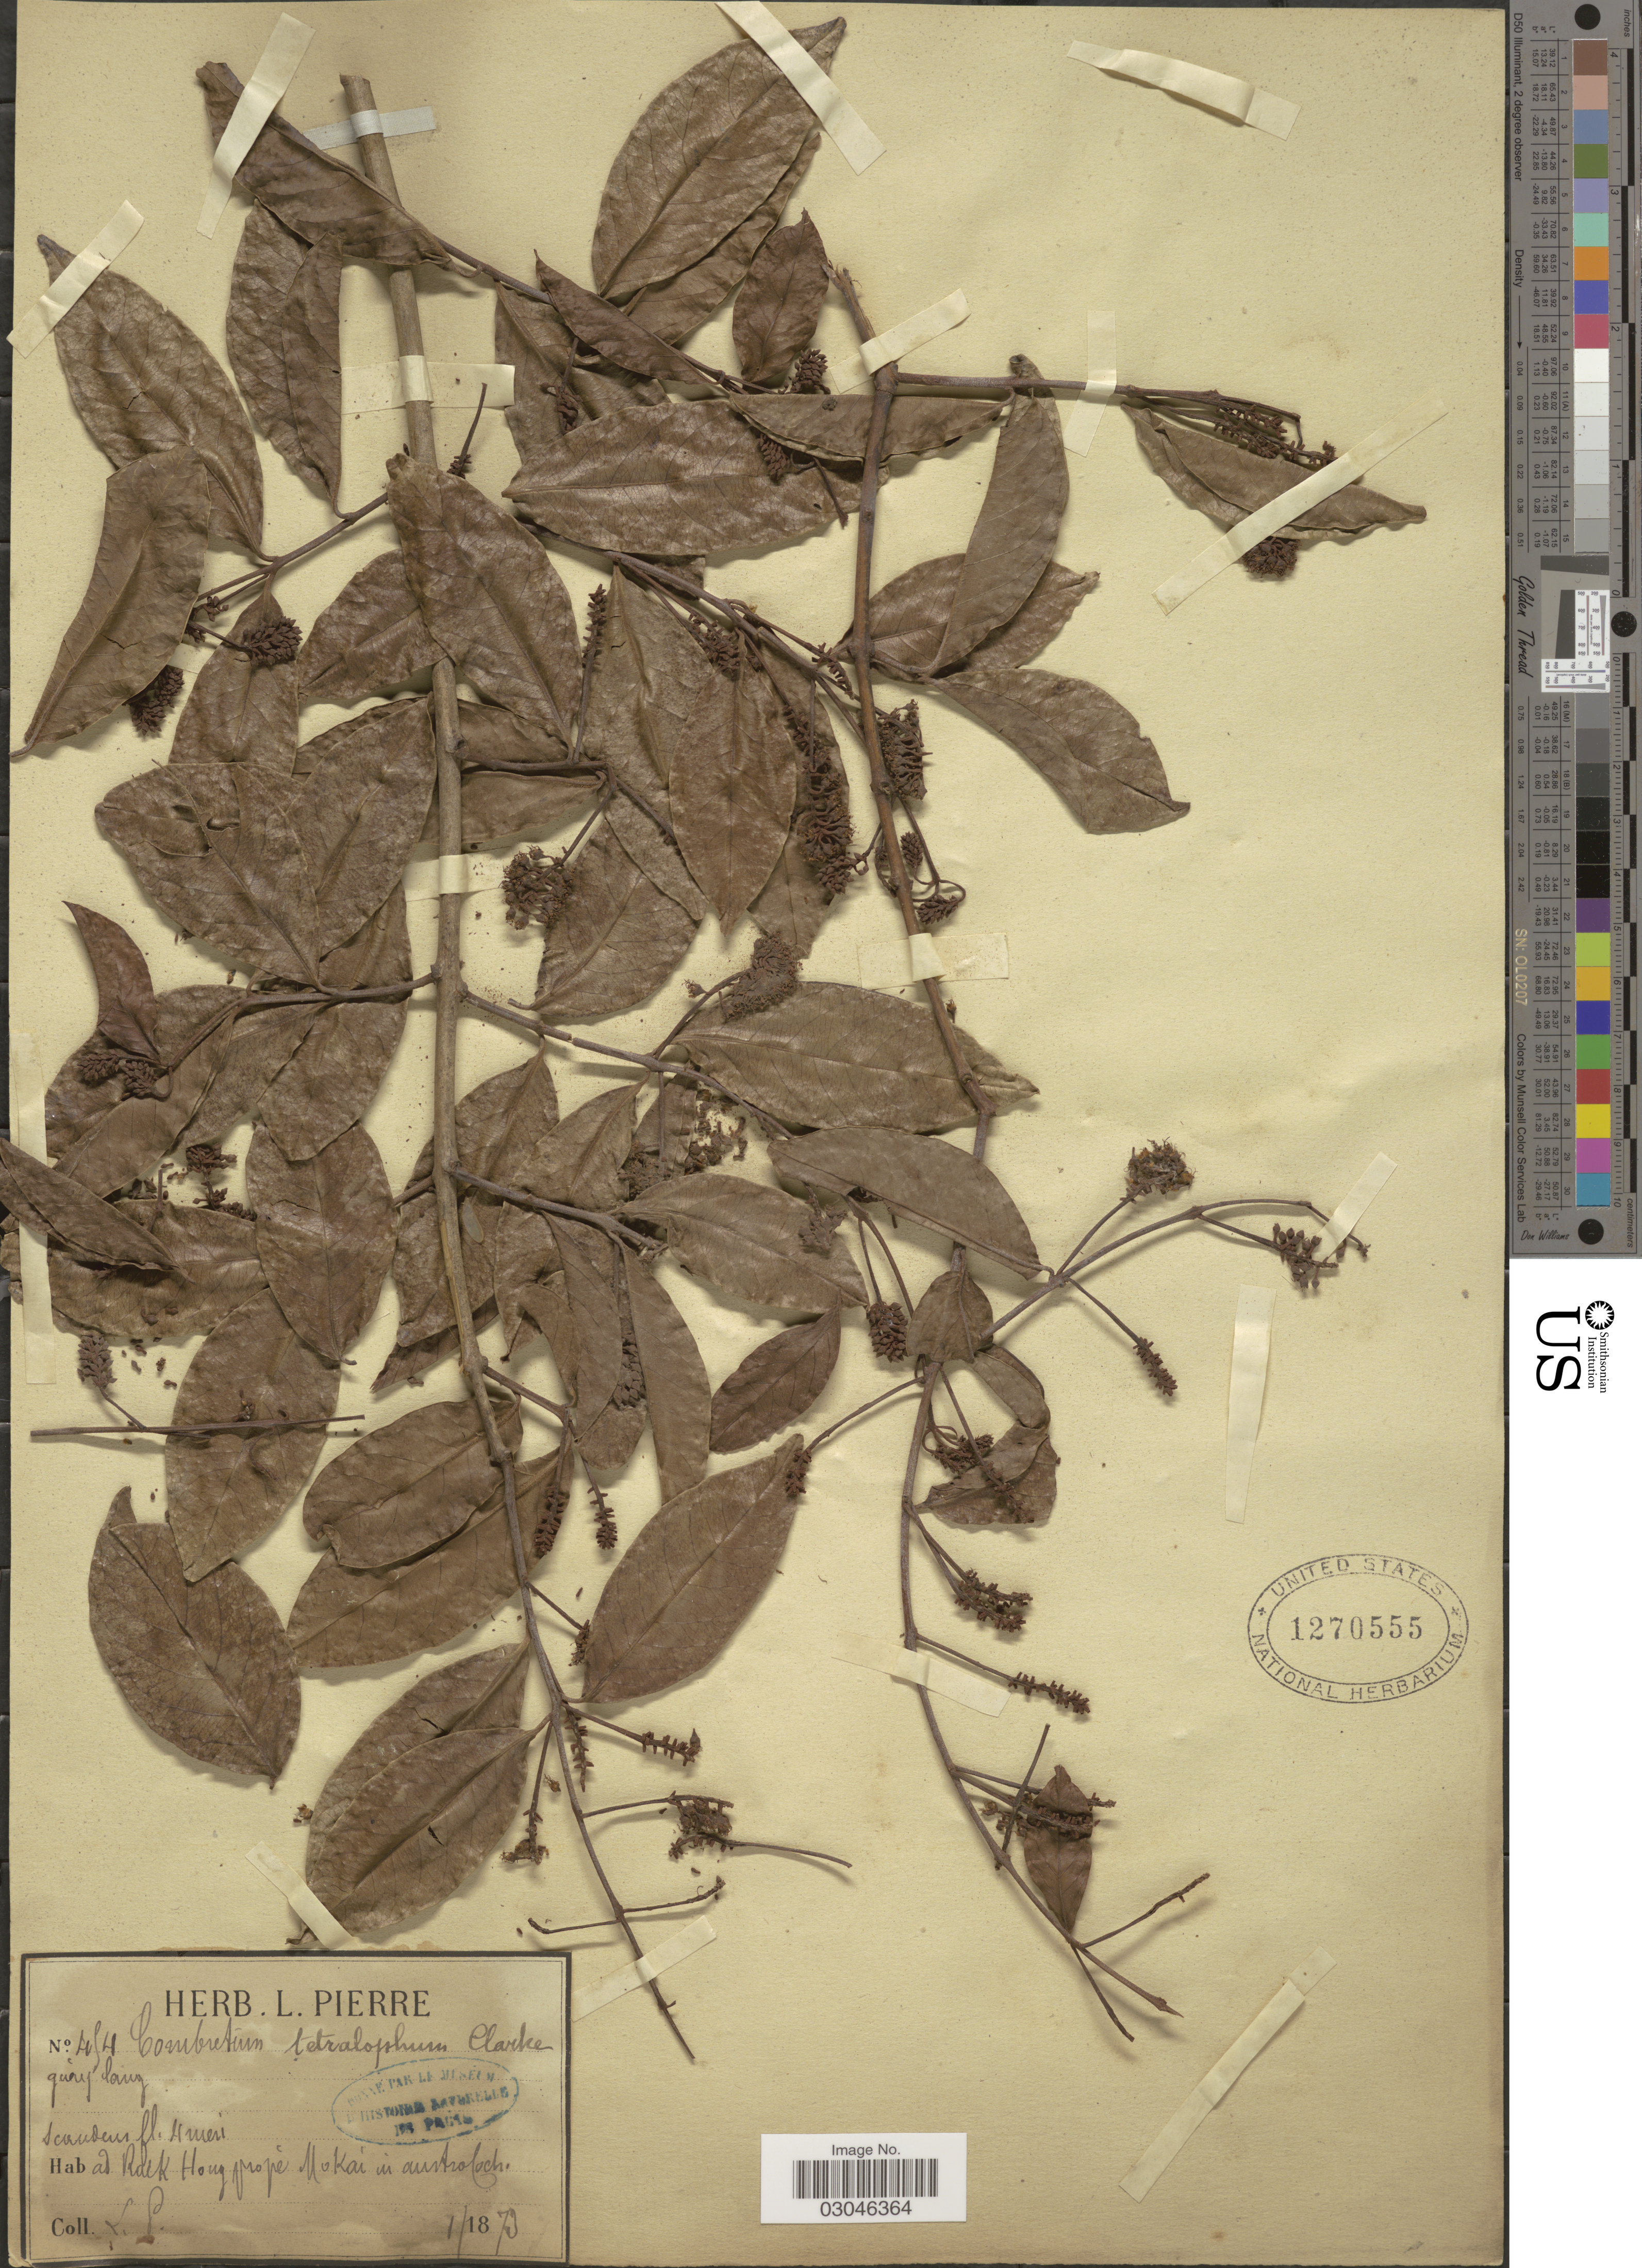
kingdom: Plantae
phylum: Tracheophyta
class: Magnoliopsida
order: Myrtales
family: Combretaceae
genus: Combretum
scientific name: Combretum tetralophum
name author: C.B. Clarke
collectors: L. Pierre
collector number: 454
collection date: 1873-01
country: Vietnam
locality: Ad Rdek prope Mokai in austroCoch.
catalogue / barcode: US 1270555